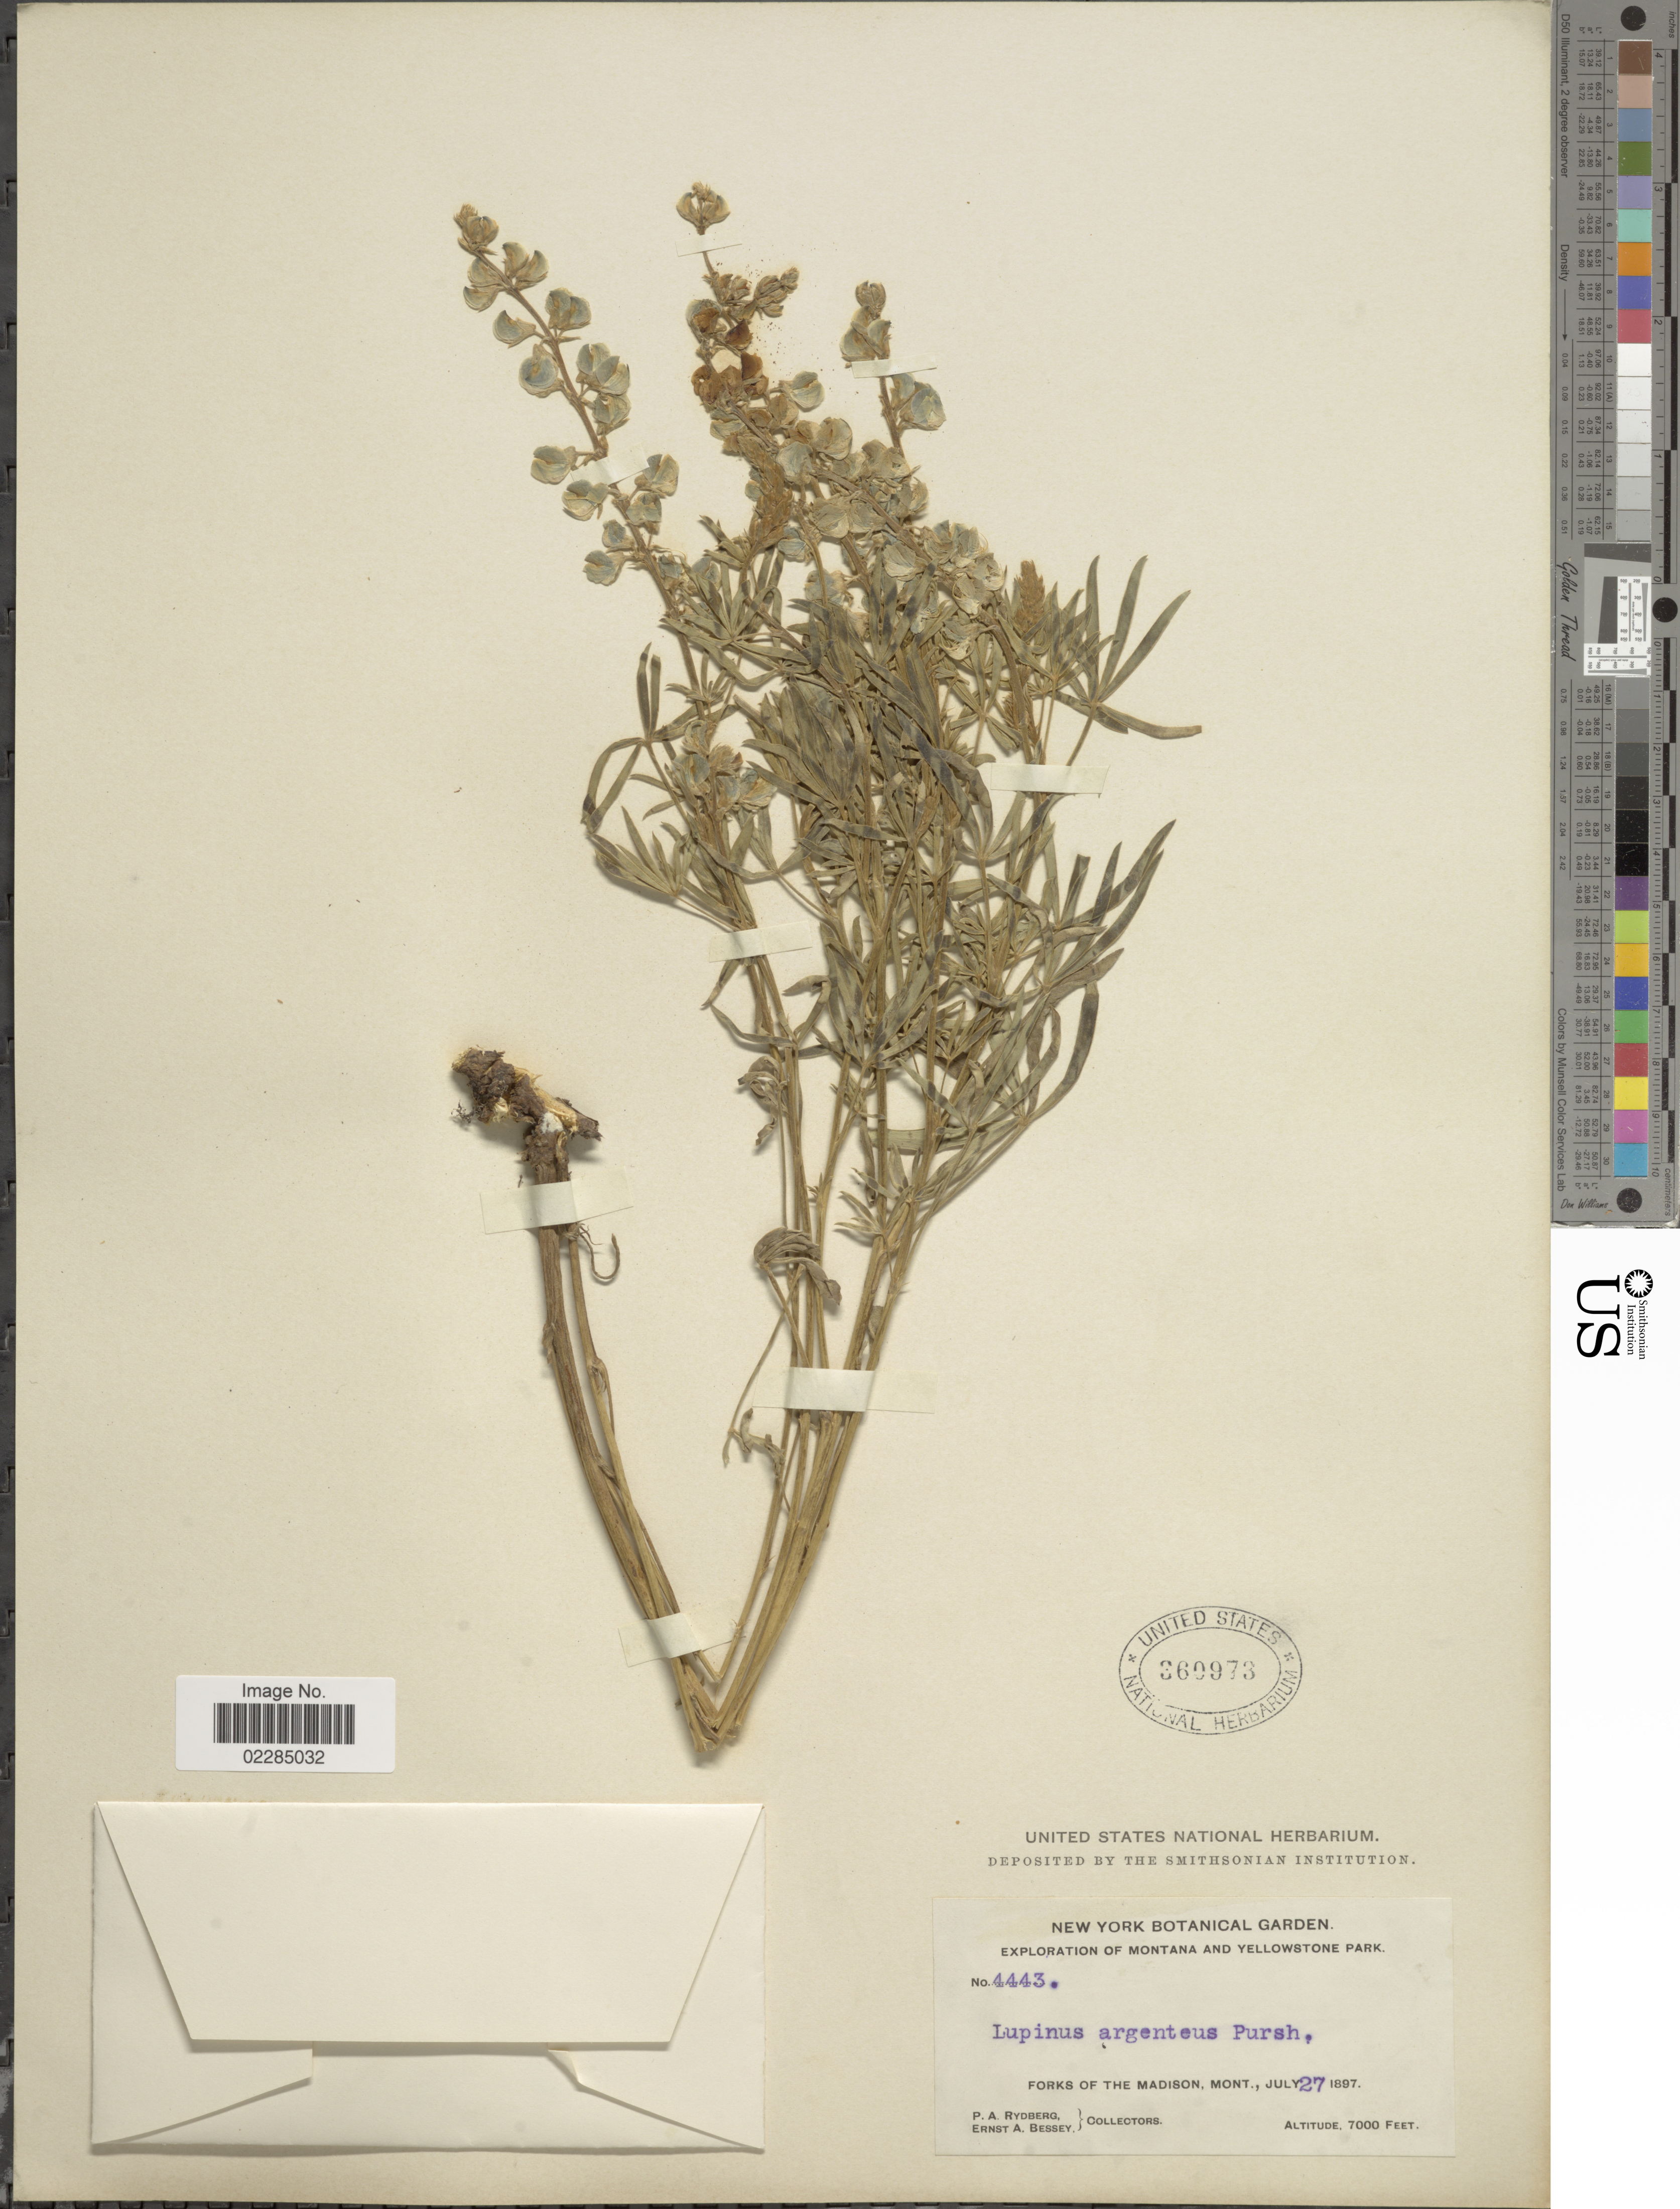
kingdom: Plantae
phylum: Tracheophyta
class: Magnoliopsida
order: Fabales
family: Fabaceae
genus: Lupinus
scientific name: Lupinus decumbens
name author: Torr.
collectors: P. A. Rydberg & E. A. Bessey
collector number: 4443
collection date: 1897-07-27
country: United States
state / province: Montana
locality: Montana and Yellowstone Park. Forks of the Madison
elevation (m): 2134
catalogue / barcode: US 360973